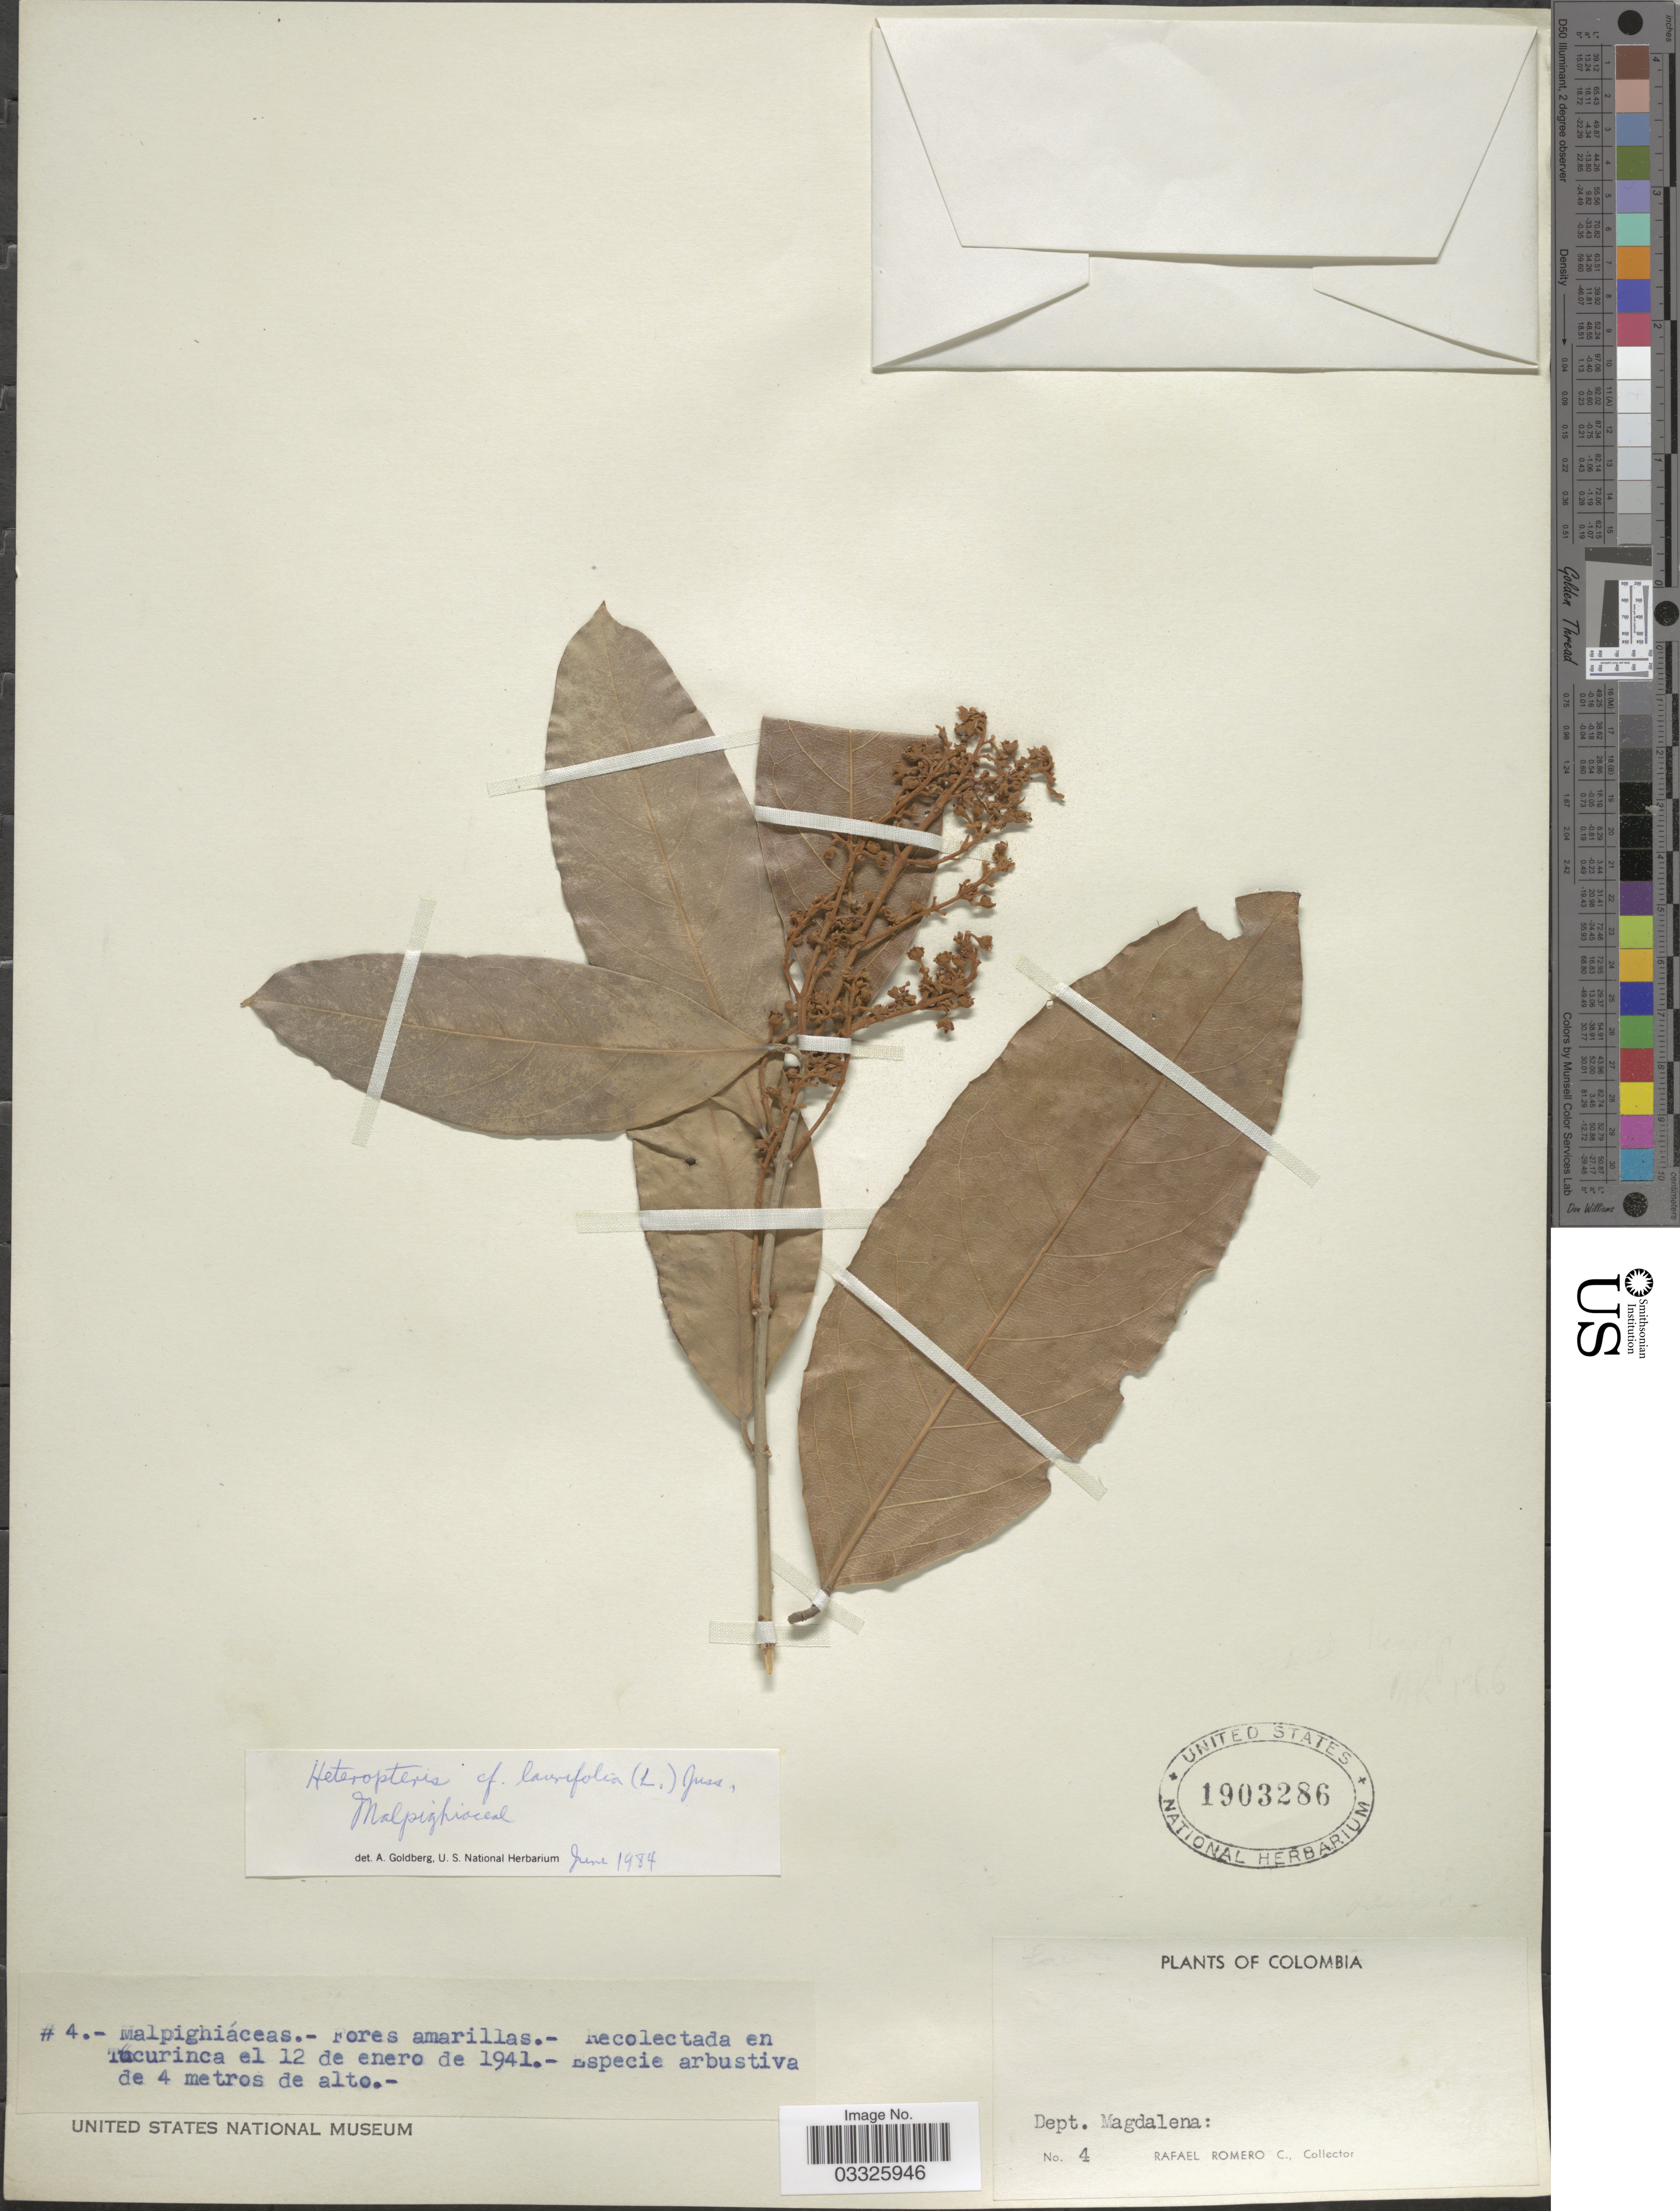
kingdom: Plantae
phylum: Tracheophyta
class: Magnoliopsida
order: Malpighiales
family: Malpighiaceae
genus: Heteropterys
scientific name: Heteropterys laurifolia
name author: (L.) A. Juss.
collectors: R. Romero Castañeda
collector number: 4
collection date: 1941-01-12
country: Colombia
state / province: Magdalena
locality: Dept. Magdalena. Tucurinca.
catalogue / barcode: US 1903286